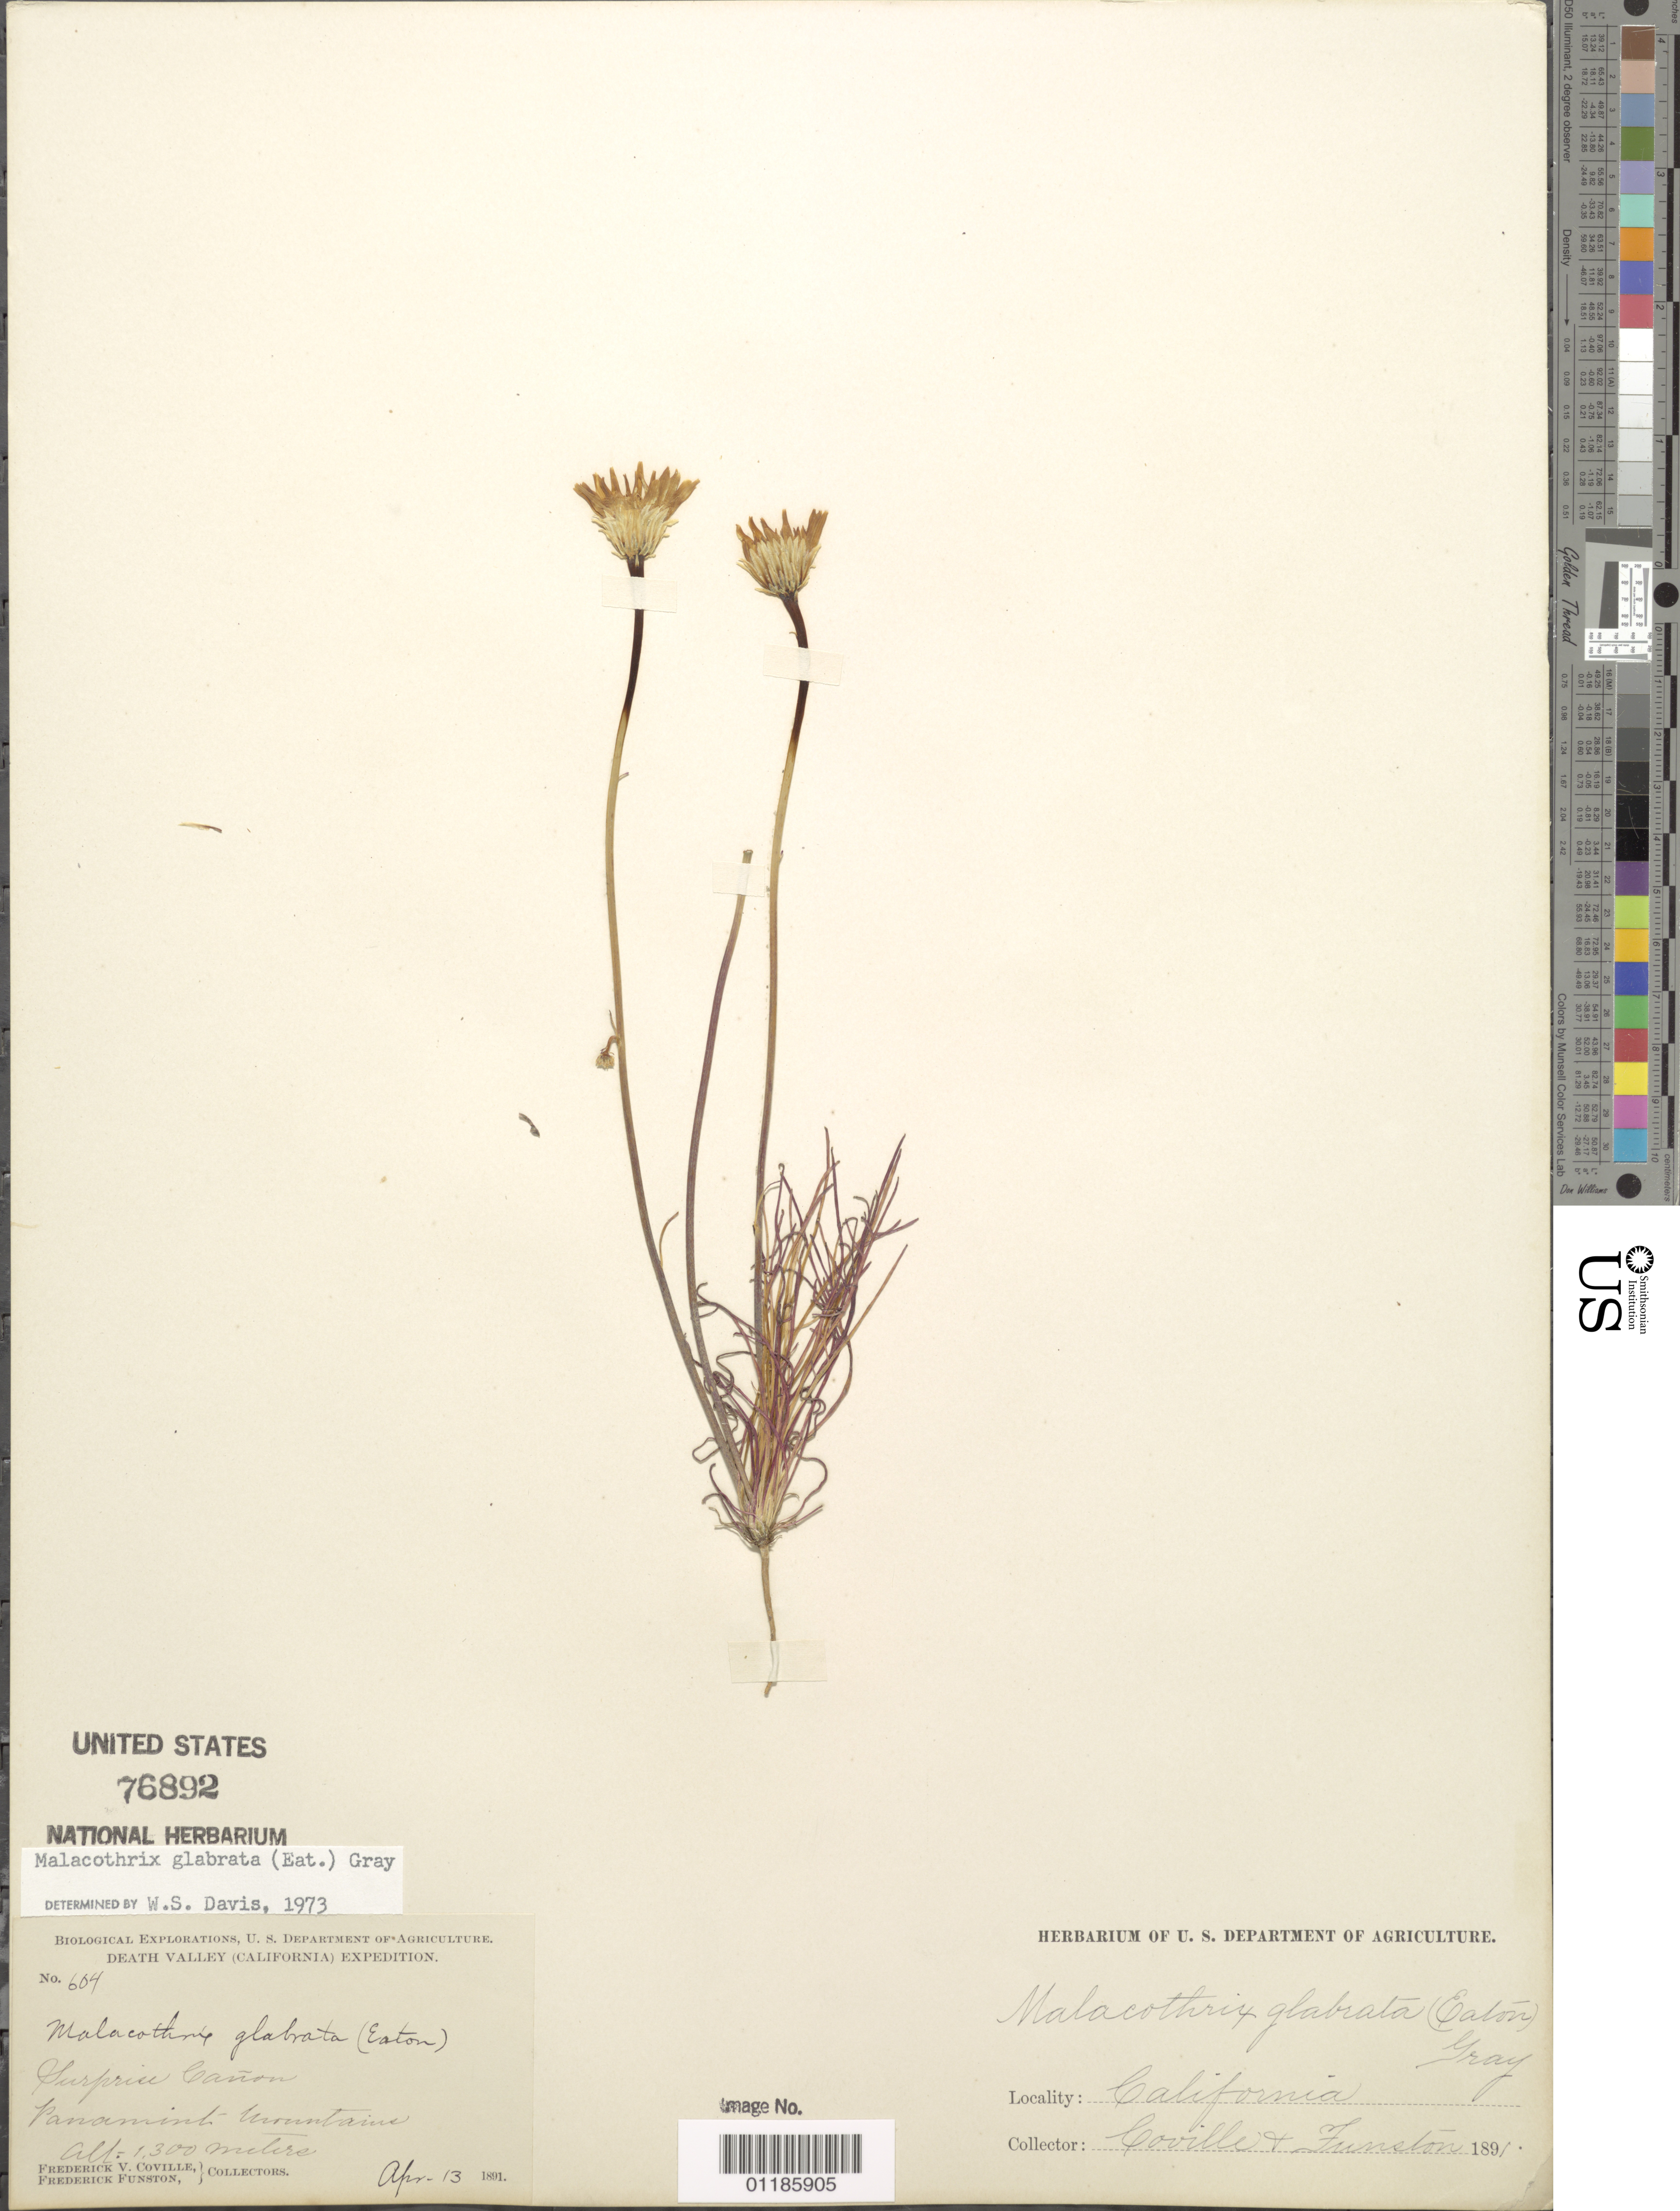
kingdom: Plantae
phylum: Tracheophyta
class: Magnoliopsida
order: Asterales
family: Asteraceae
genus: Malacothrix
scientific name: Malacothrix glabrata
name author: (A. Gray ex D.C. Eaton) A. Gray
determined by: Davis, W. S.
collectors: F. V. Coville & F. Funston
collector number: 604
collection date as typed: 13 Apr 1891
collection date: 1891-04-13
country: United States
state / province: California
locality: Surprise Canyon, Panamint Mts.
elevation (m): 1300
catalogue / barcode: US 76892